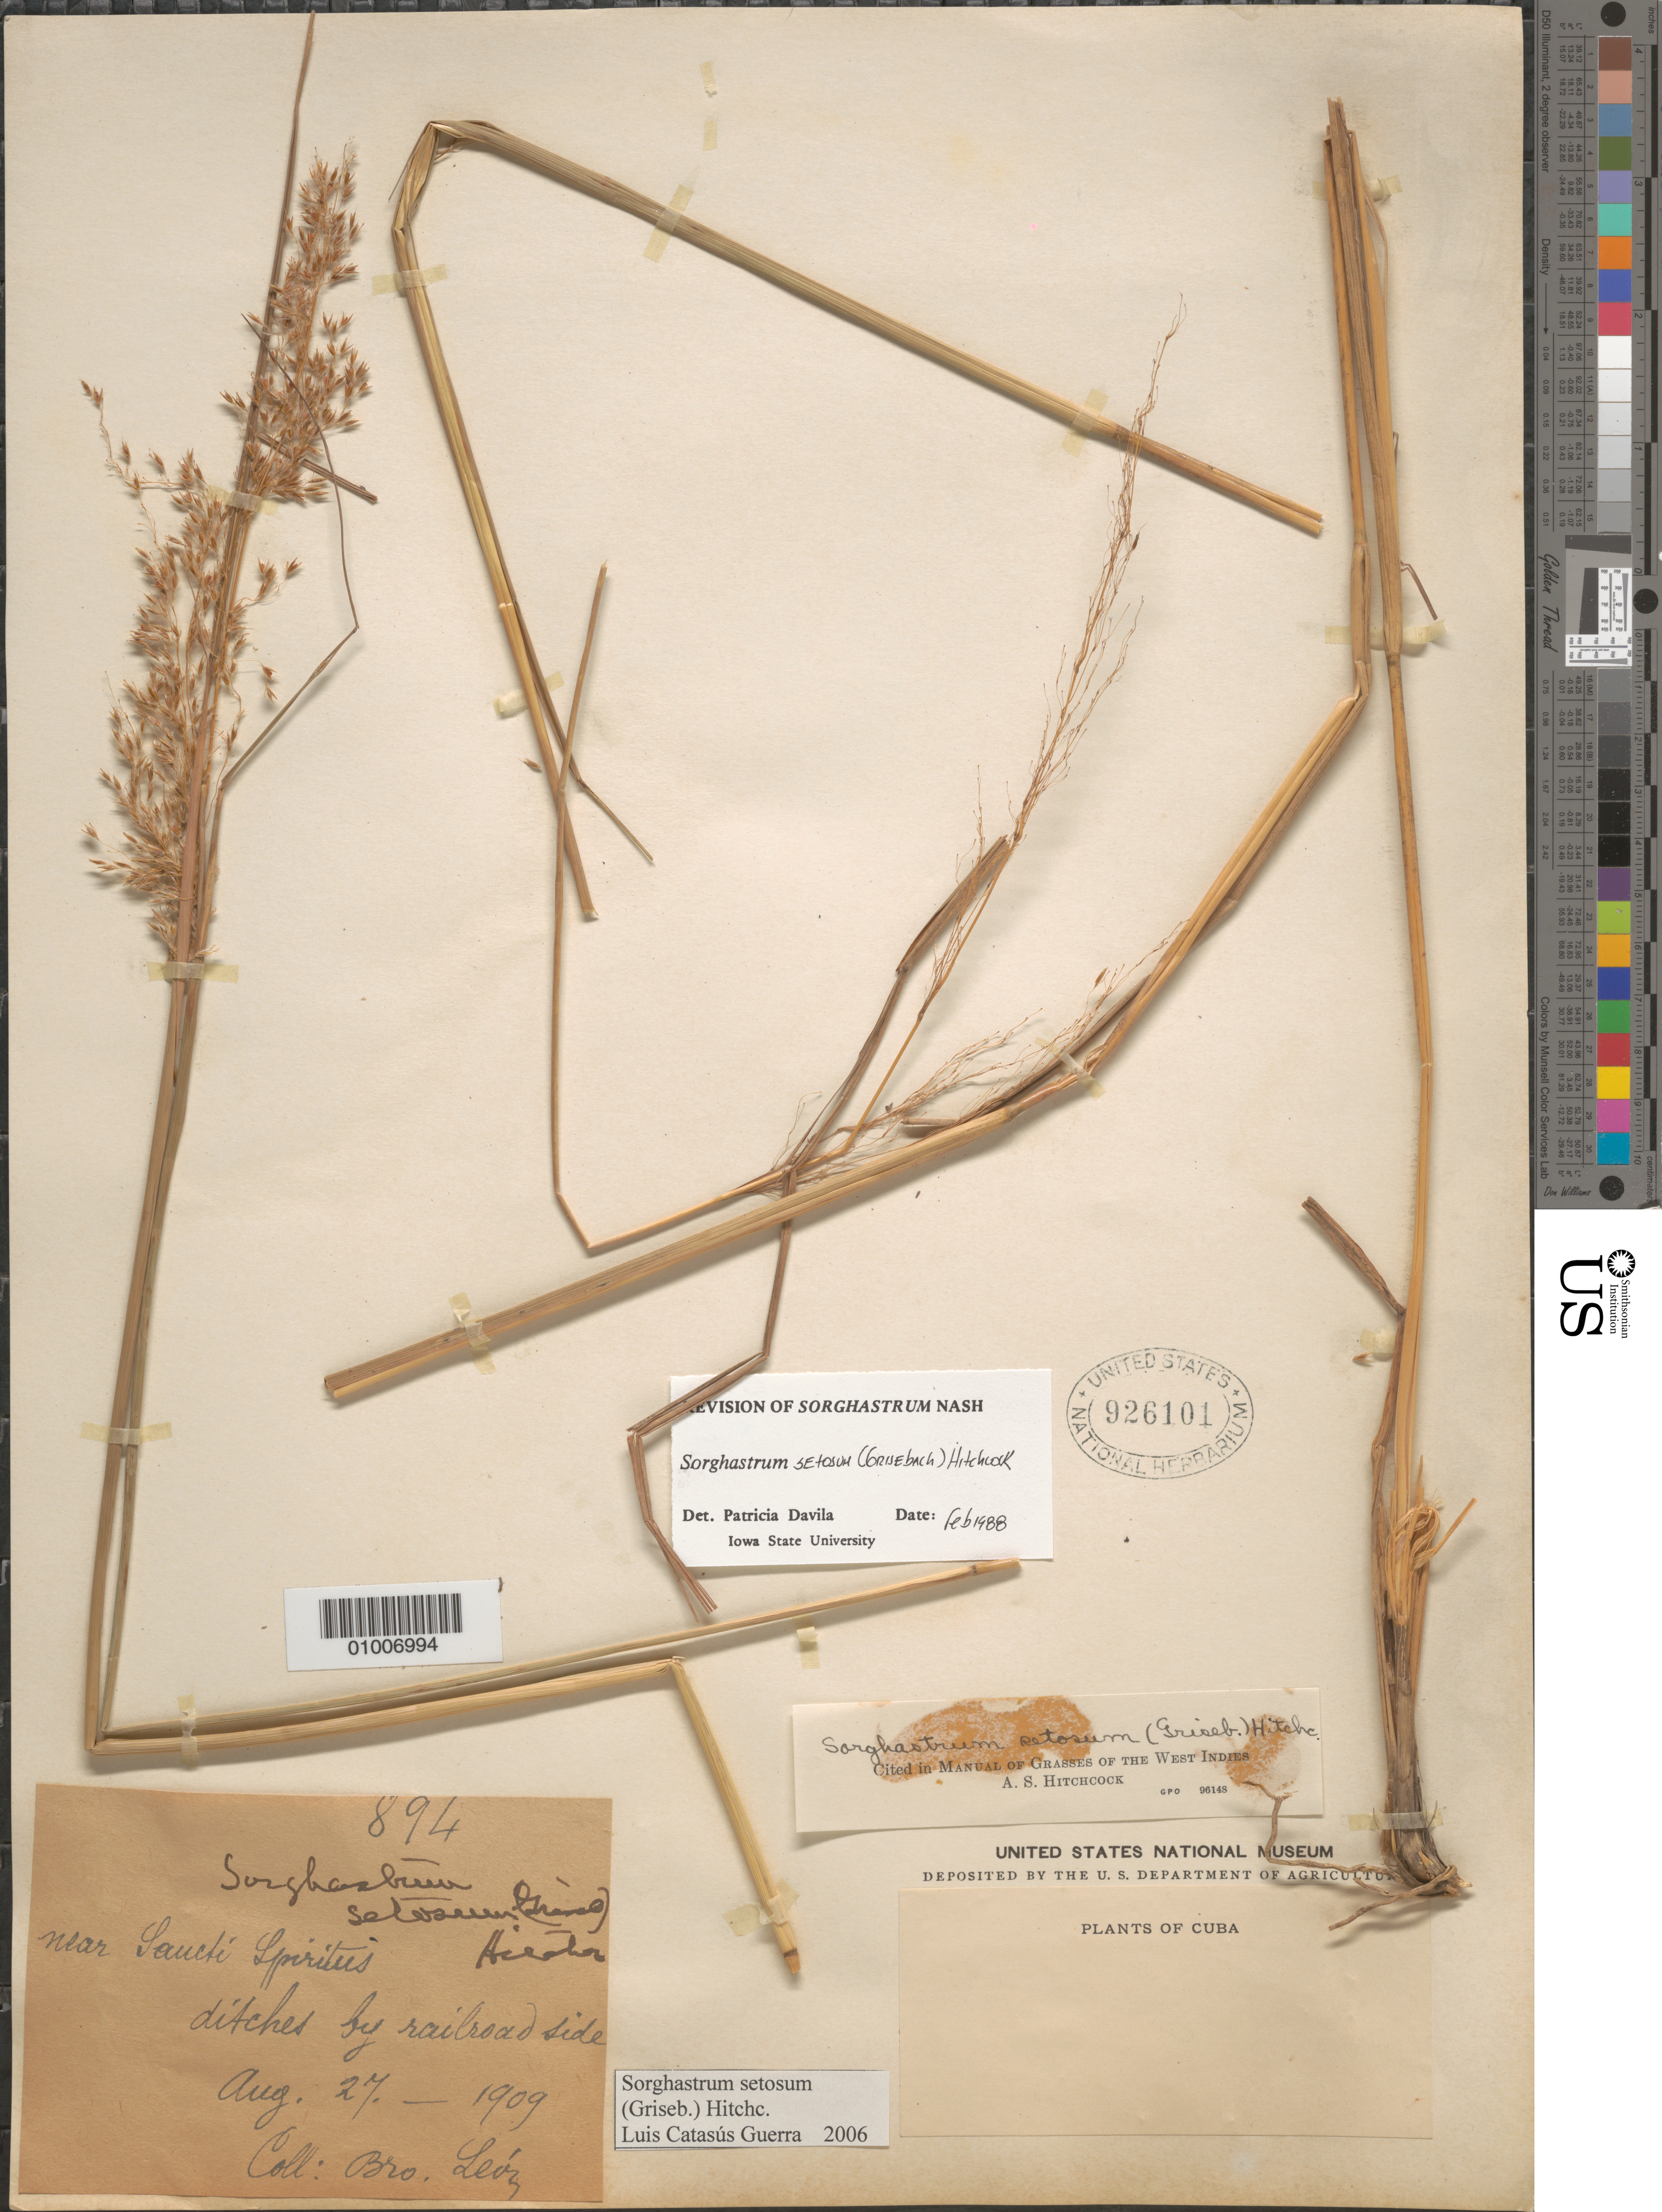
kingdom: Plantae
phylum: Tracheophyta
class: Liliopsida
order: Poales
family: Poaceae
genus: Sorghastrum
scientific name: Sorghastrum setosum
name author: (Griseb.) Hitchc.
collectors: Bro. León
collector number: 894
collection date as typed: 27 Aug 1909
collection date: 1909-08-27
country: Cuba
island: Cuba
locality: near Sauchi Spiritus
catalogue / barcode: US 926101